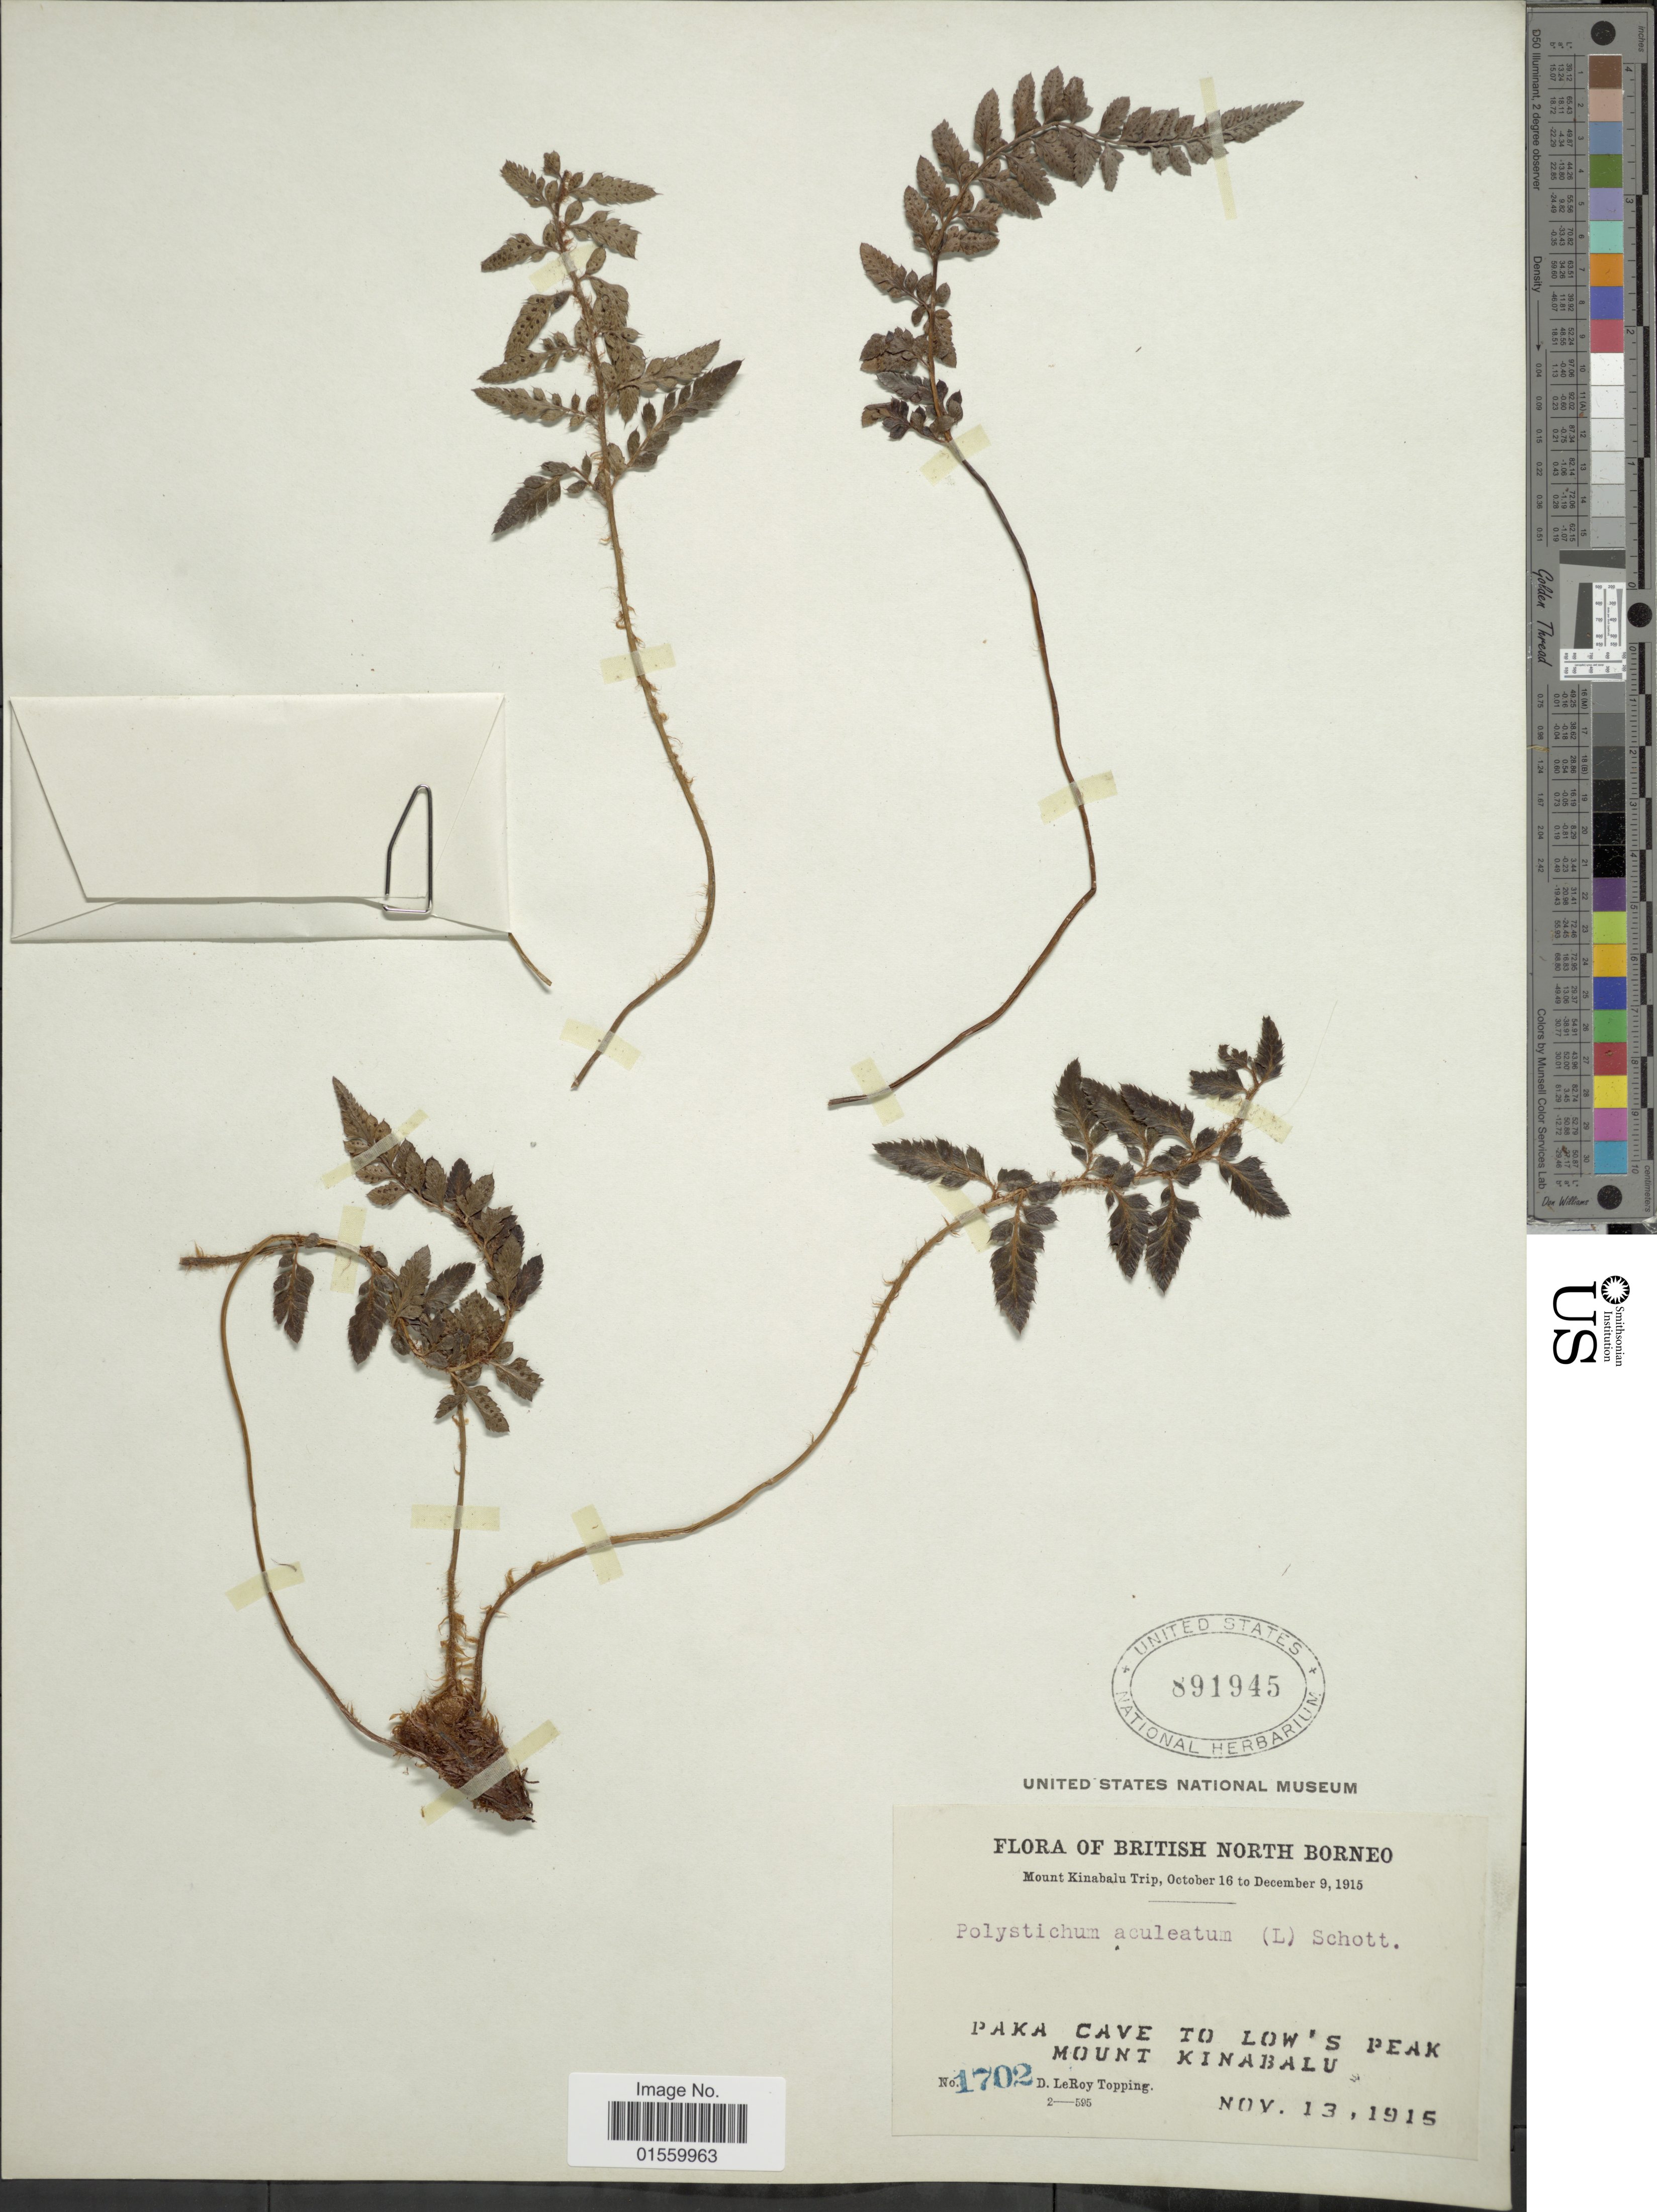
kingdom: Plantae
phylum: Tracheophyta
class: Polypodiopsida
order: Polypodiales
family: Dryopteridaceae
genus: Polystichum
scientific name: Polystichum kinabaluense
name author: C. Chr.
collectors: D. L. Topping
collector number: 1702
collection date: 1915-11-13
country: Malaysia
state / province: Sabah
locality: British North Borneo, Paka Cave to Low's Peak, Mount Kinabalu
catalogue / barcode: US 891945